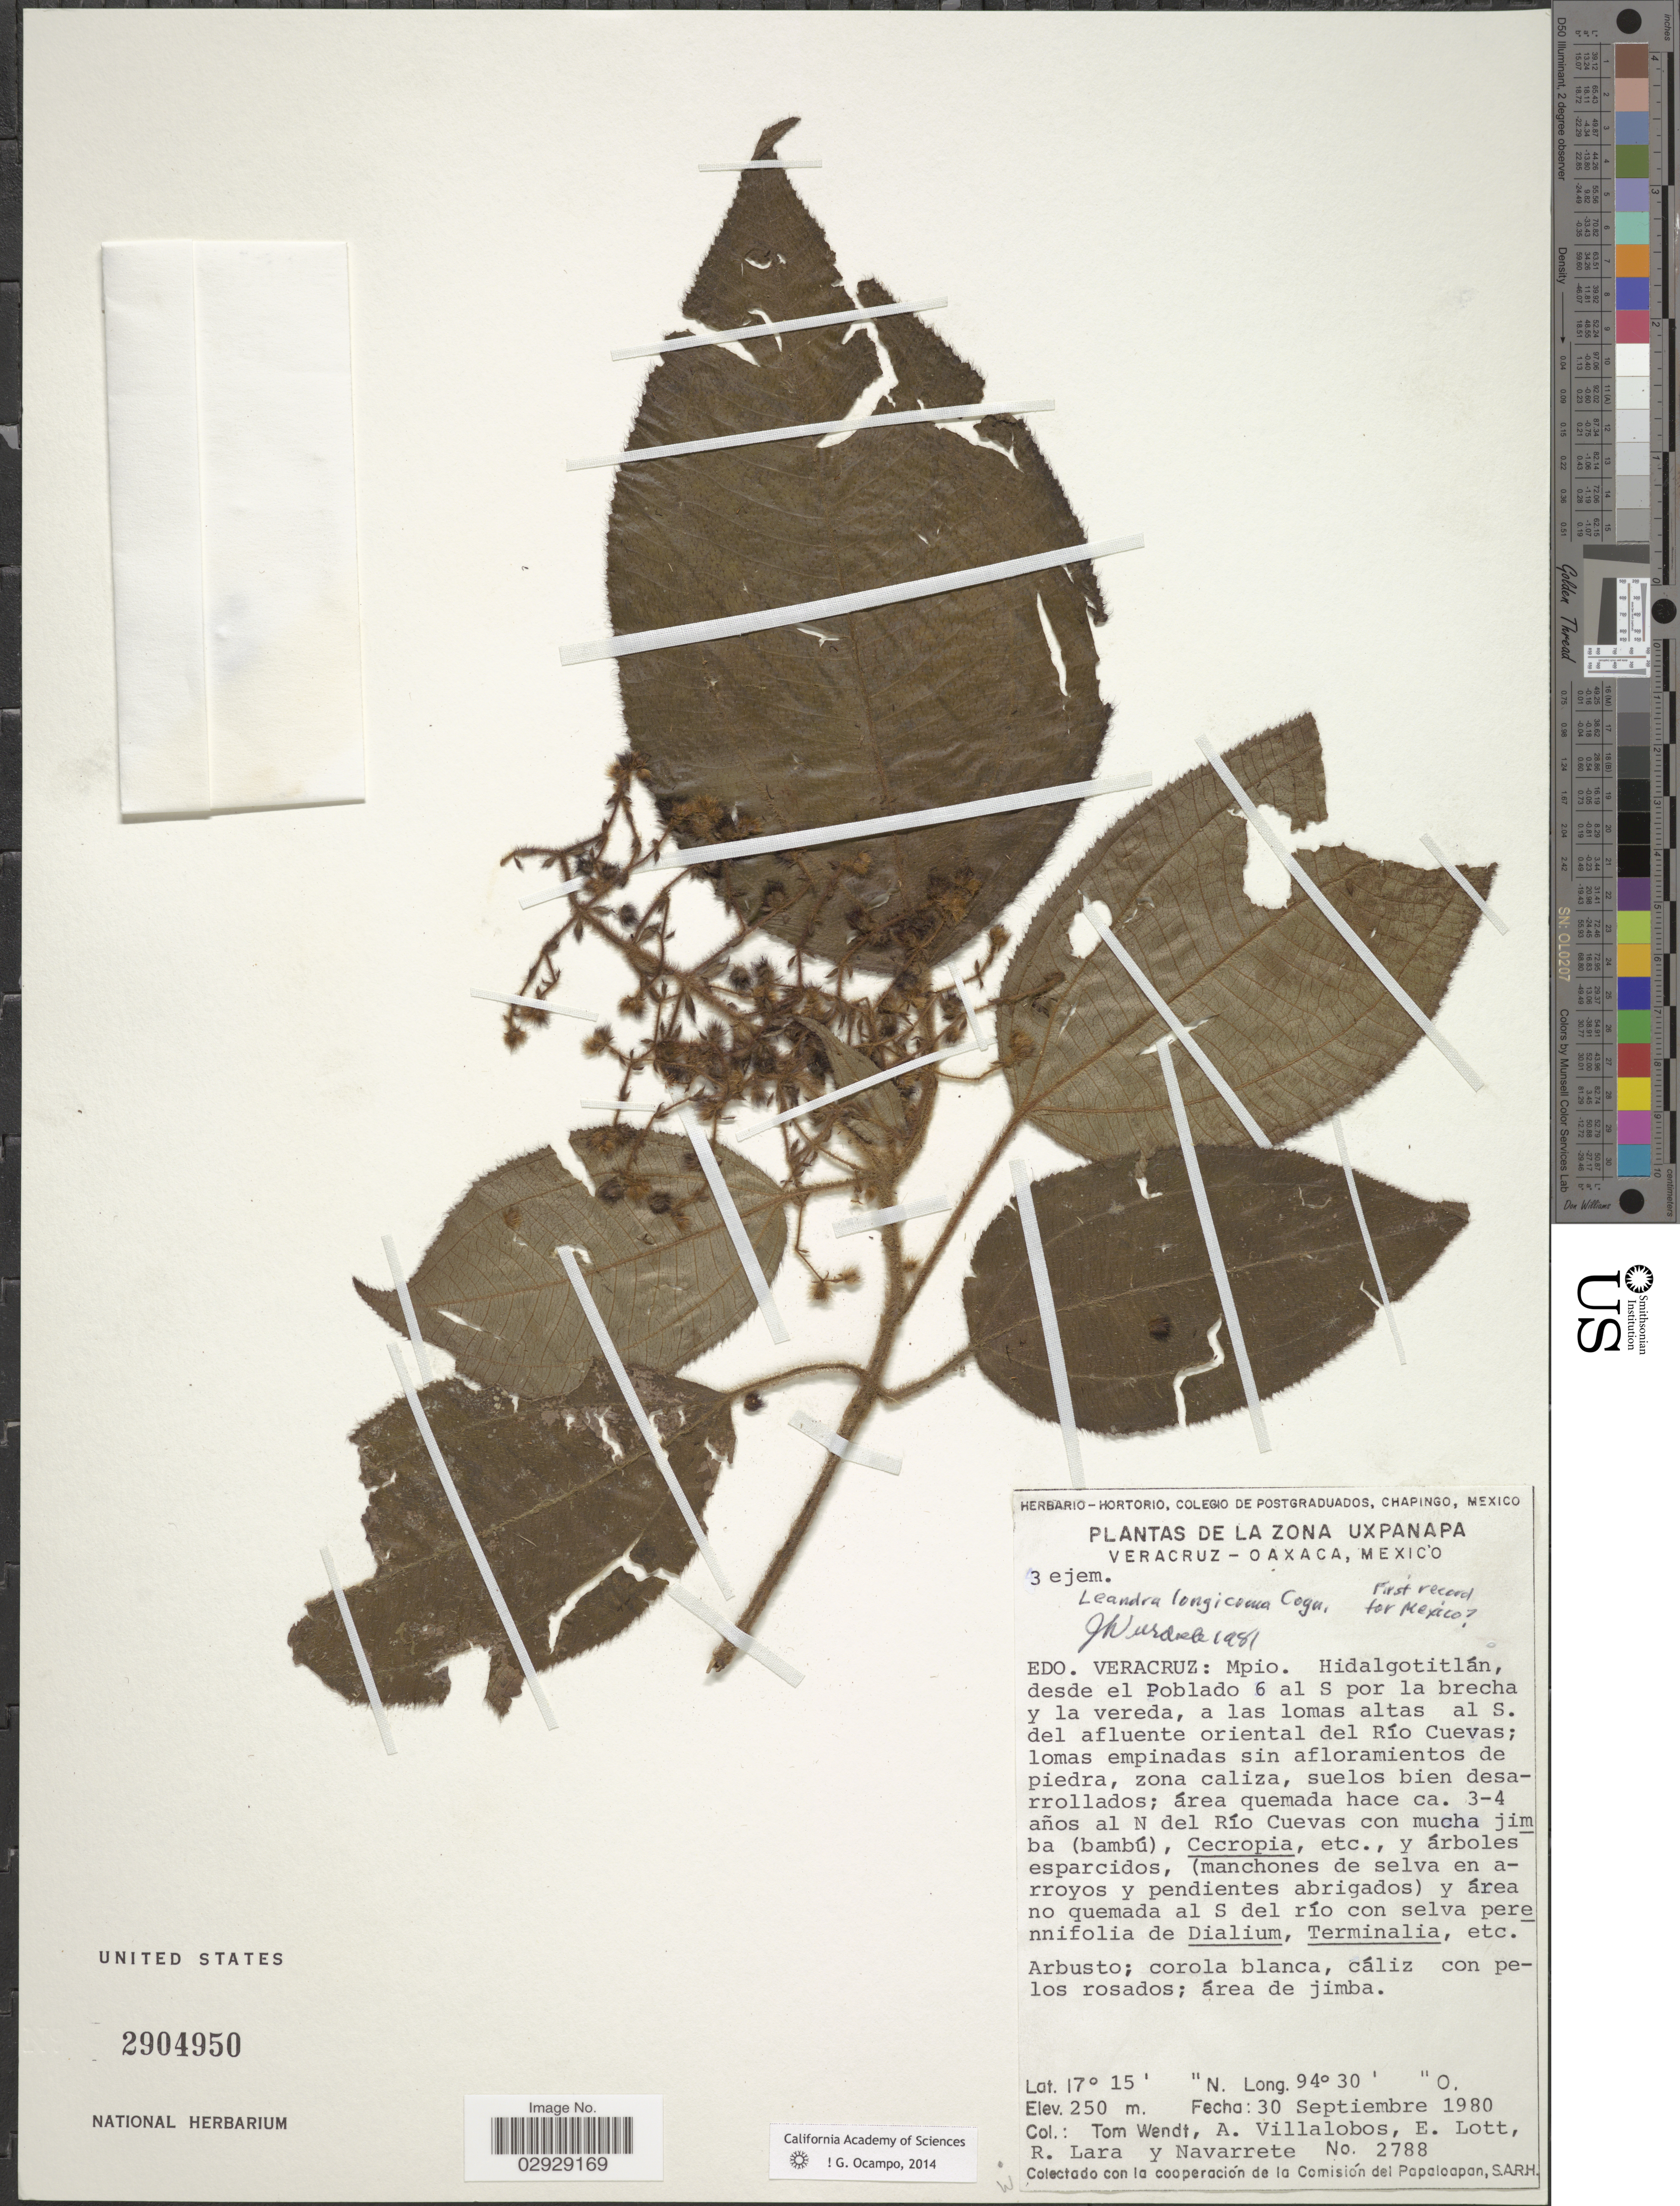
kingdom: Plantae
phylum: Tracheophyta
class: Magnoliopsida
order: Myrtales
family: Melastomataceae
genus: Leandra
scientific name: Leandra longicoma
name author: Cogn.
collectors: T. L. Wendt, A. Villalobos, E. Lott, R. Lara & Navarrete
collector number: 2788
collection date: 1980-09-30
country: Mexico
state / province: Veracruz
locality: Edo. Veracruz: Mpio. Hidalgotitlán, desde el Poblado 6 al S por la brecha y la vereda, a las tomas altas al S. del afluente oriental del Río Cuevas. Área quemada hac 3-4 años al N del Río Cuevas.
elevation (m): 250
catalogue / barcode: US 2904950